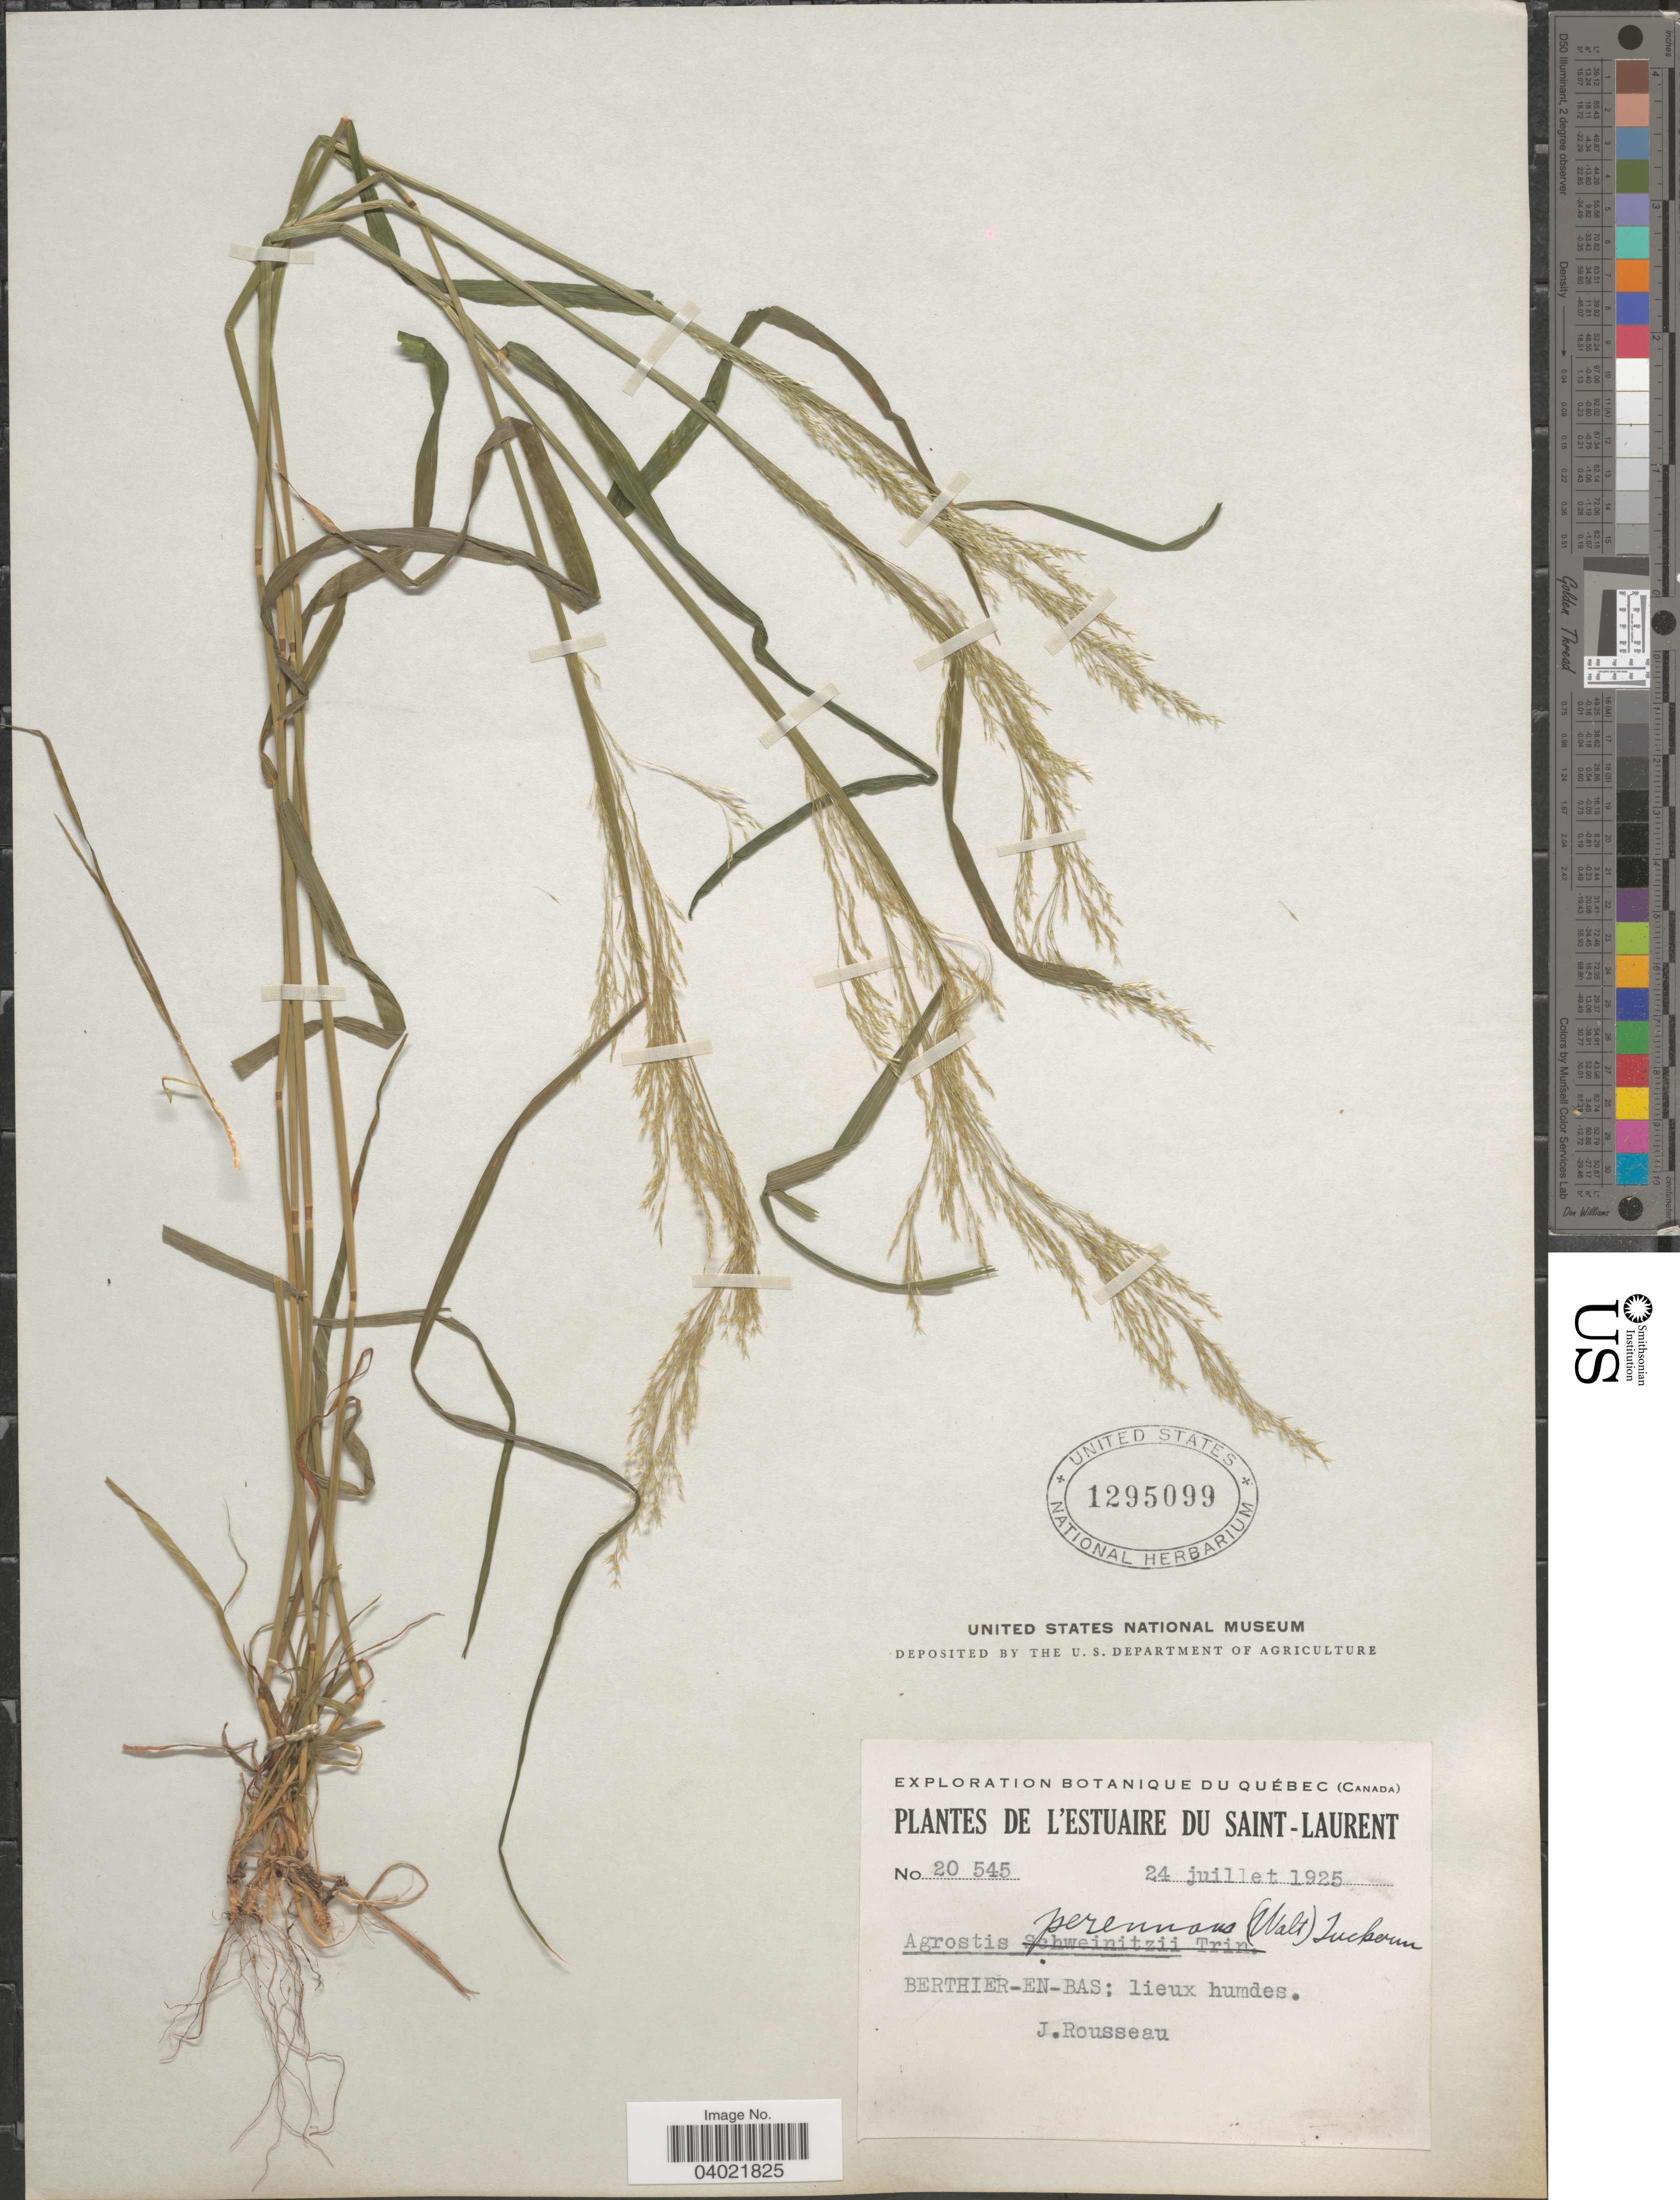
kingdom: Plantae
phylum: Tracheophyta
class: Liliopsida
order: Poales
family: Poaceae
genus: Agrostis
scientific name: Agrostis perennans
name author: (Walter) Tuck.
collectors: J. Rousseau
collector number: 20545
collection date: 1925-07-24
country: Canada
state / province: Quebec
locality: L'Estuaire du Saint-Laurent. Berthier-En-Bas.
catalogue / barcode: US 1295099